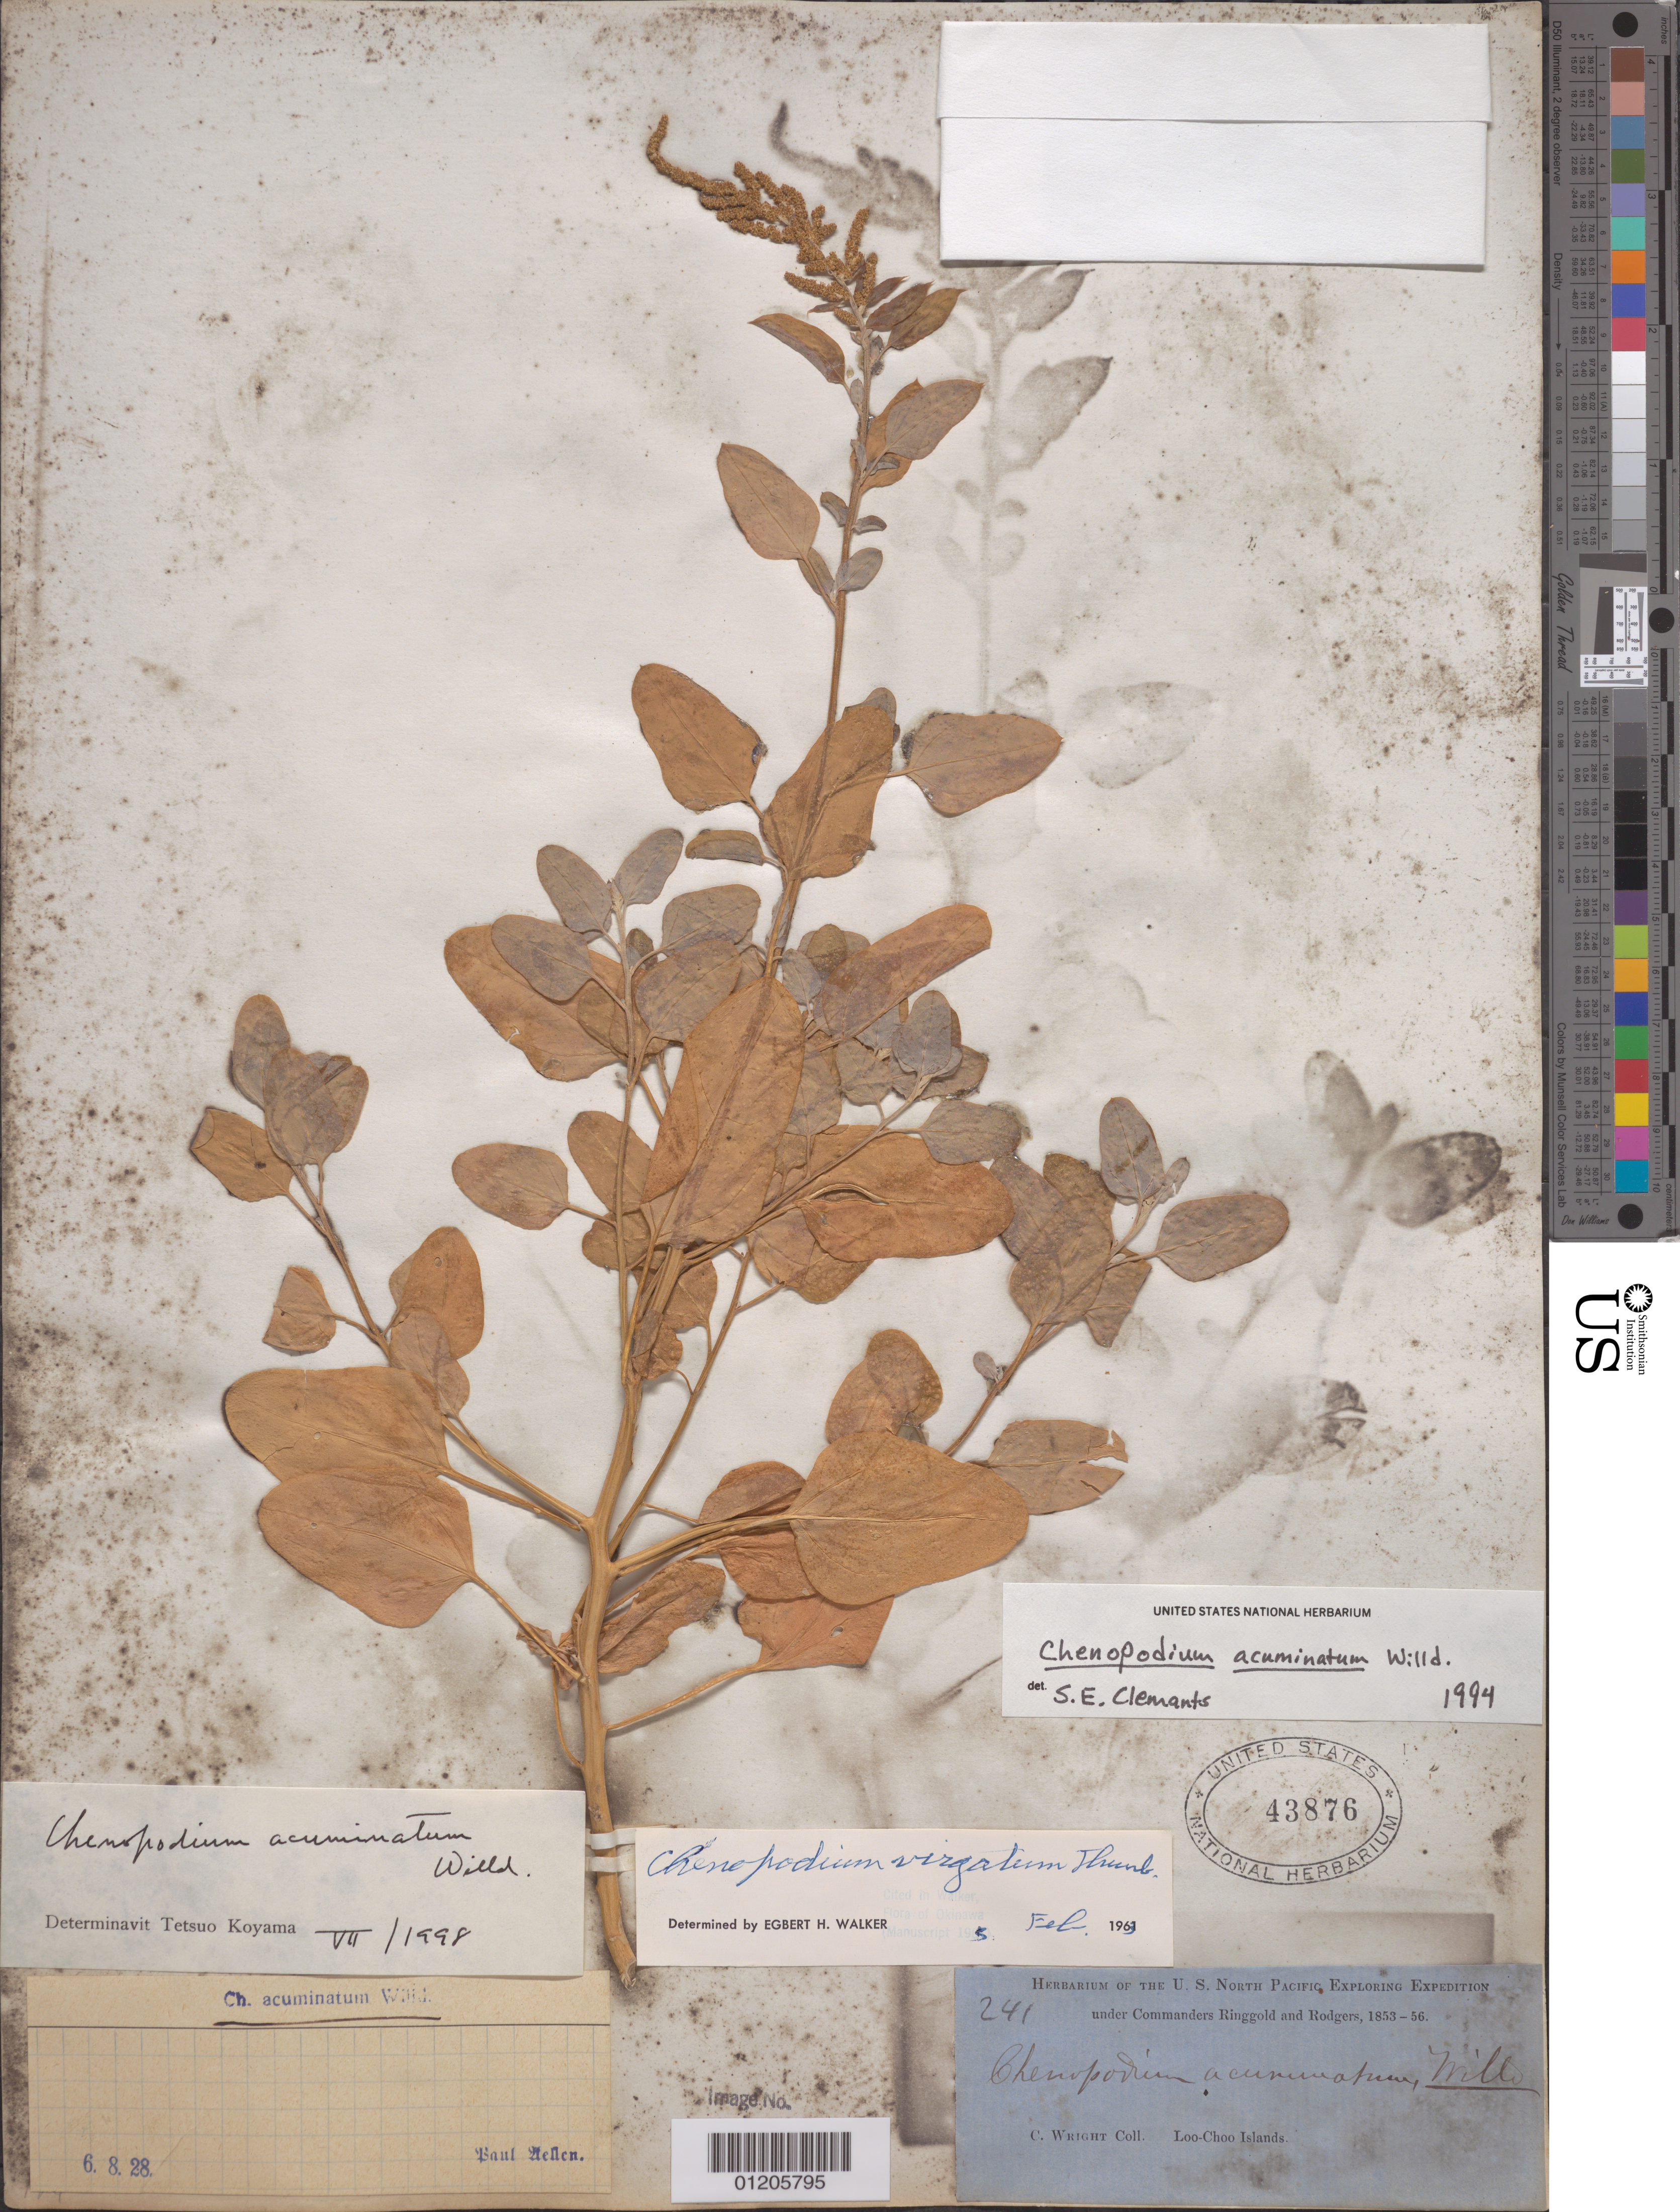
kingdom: Plantae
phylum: Tracheophyta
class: Magnoliopsida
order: Caryophyllales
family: Amaranthaceae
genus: Chenopodium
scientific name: Chenopodium acuminatum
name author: Willd.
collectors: C. Wright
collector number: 241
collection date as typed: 1853 to -- --- 1856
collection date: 1853/1856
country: Japan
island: Ryukyu Islands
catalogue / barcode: US 43876